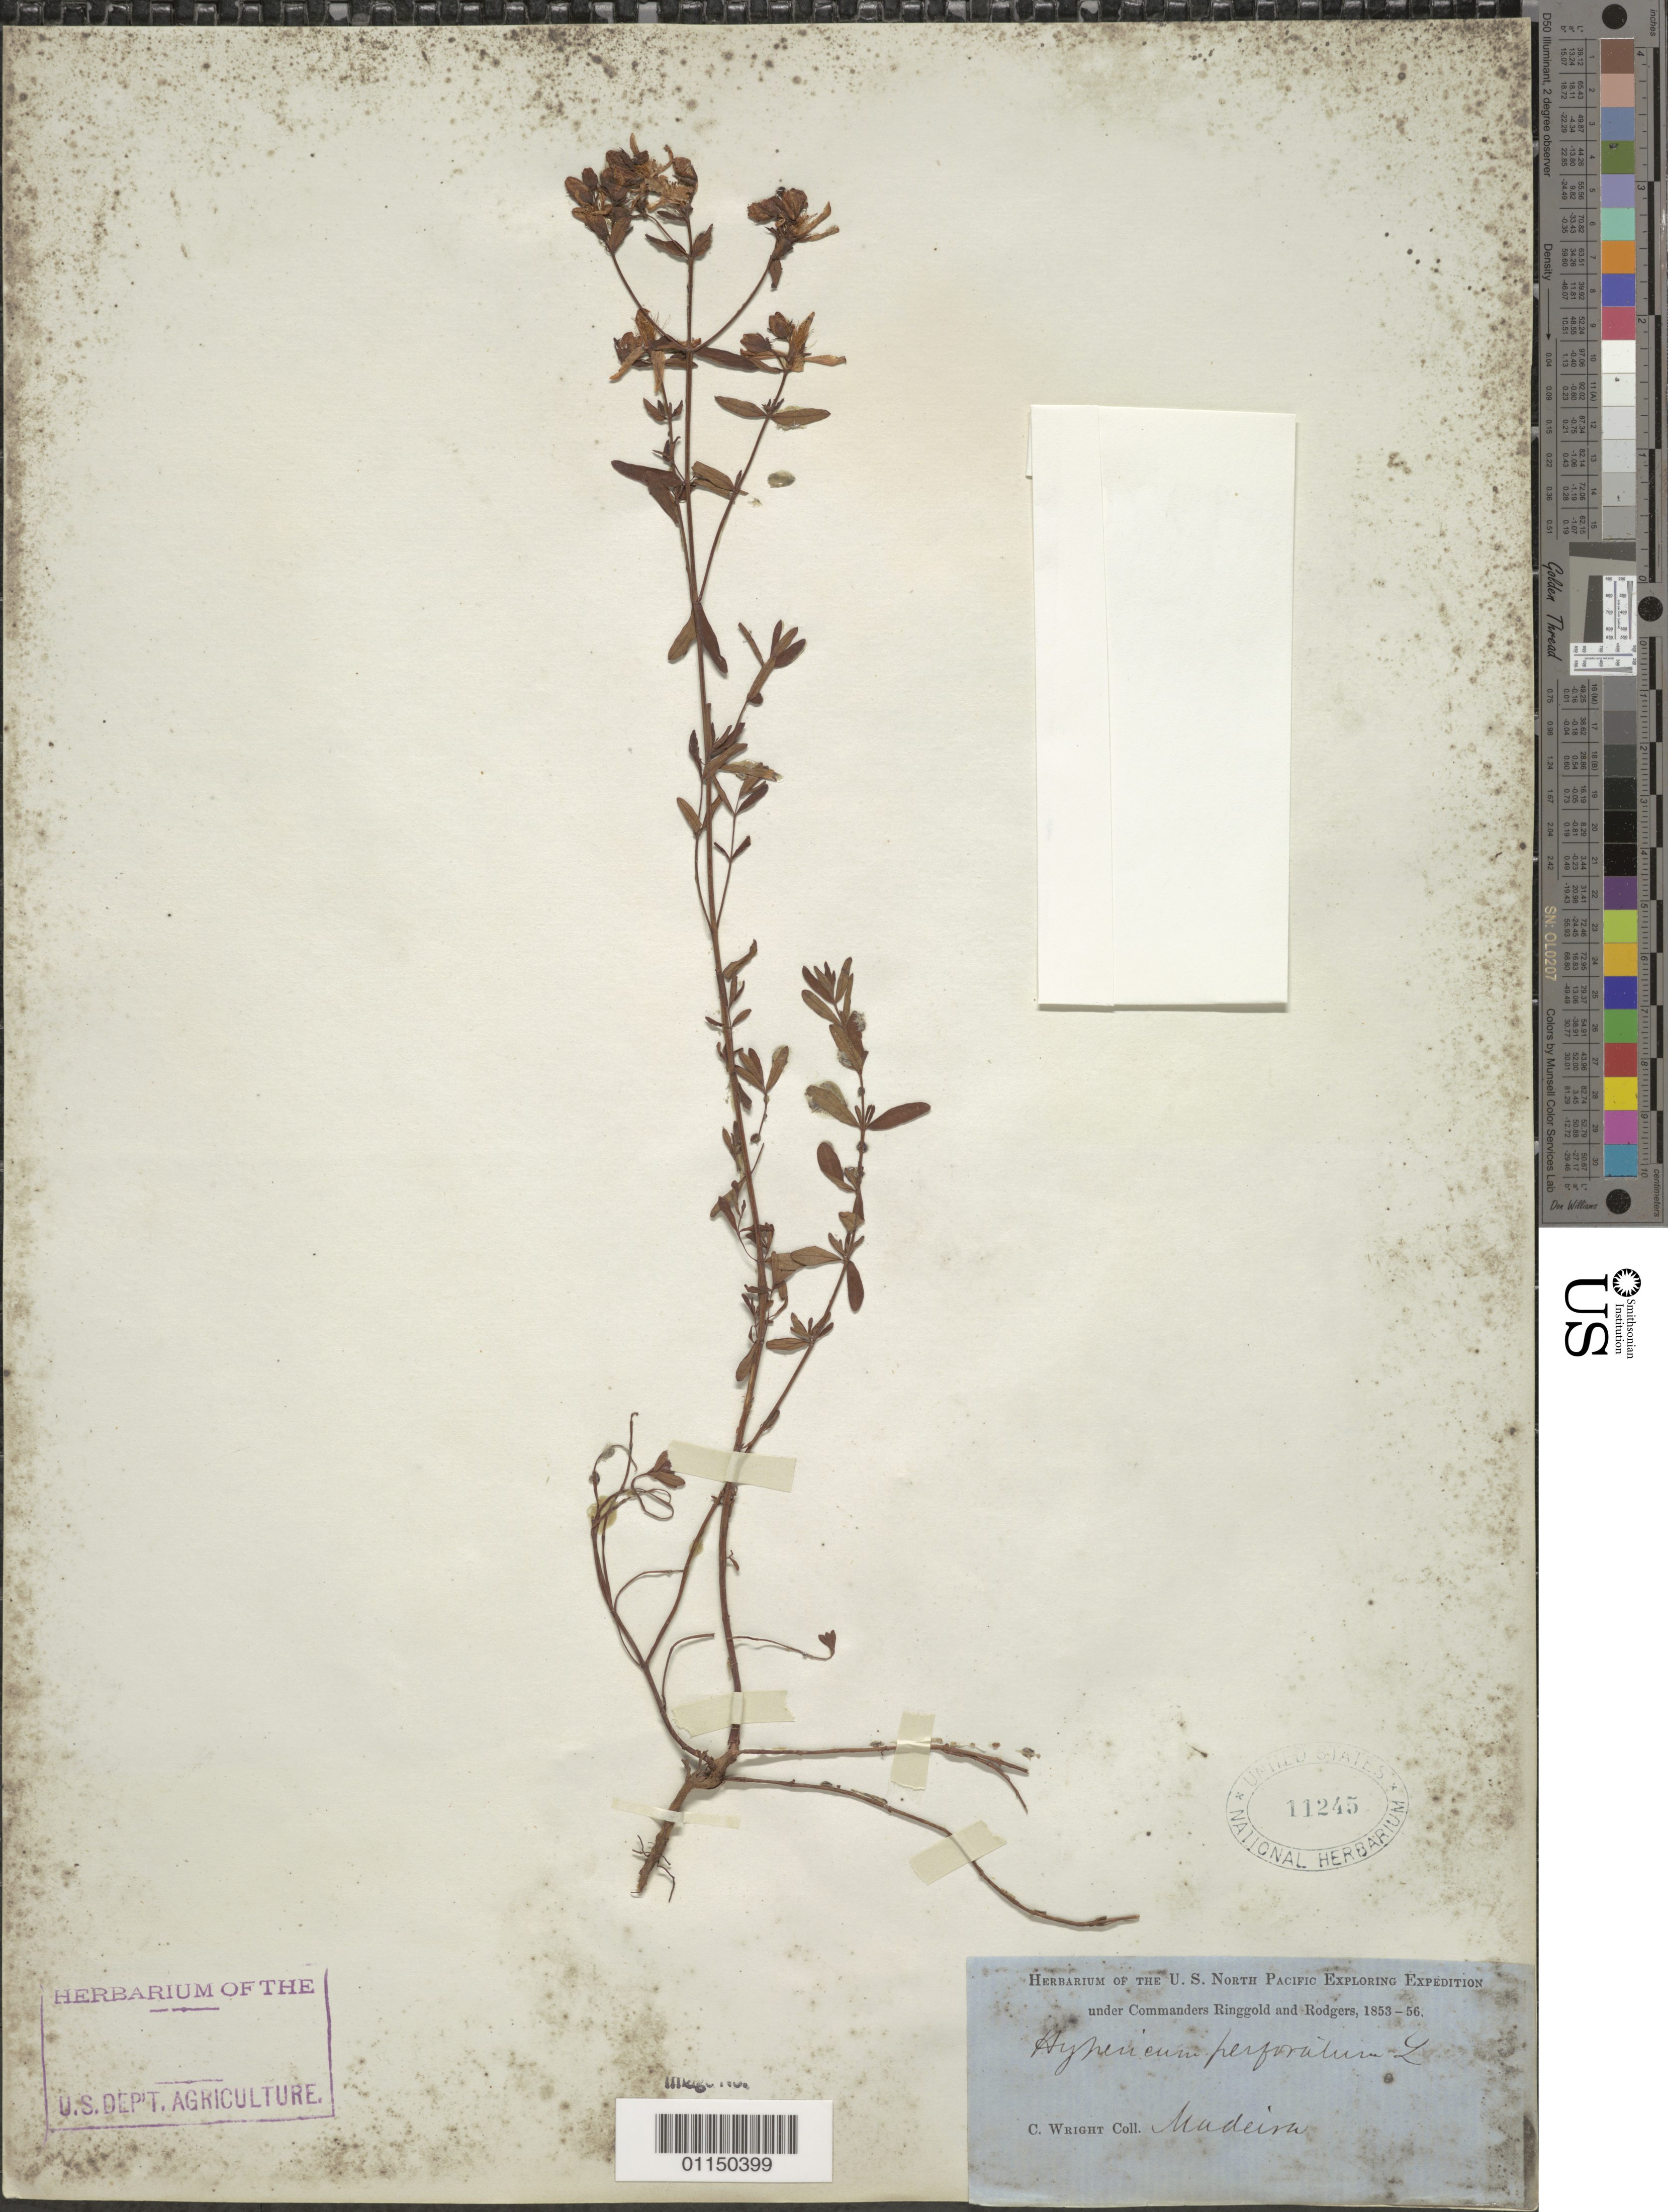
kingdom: Plantae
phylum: Tracheophyta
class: Magnoliopsida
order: Malpighiales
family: Hypericaceae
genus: Hypericum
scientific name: Hypericum perforatum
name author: L.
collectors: C. Wright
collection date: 1853/1856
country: Portugal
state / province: Madeira (Aut. Reg.)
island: Madeira Is.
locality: Madeira.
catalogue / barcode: US 11245